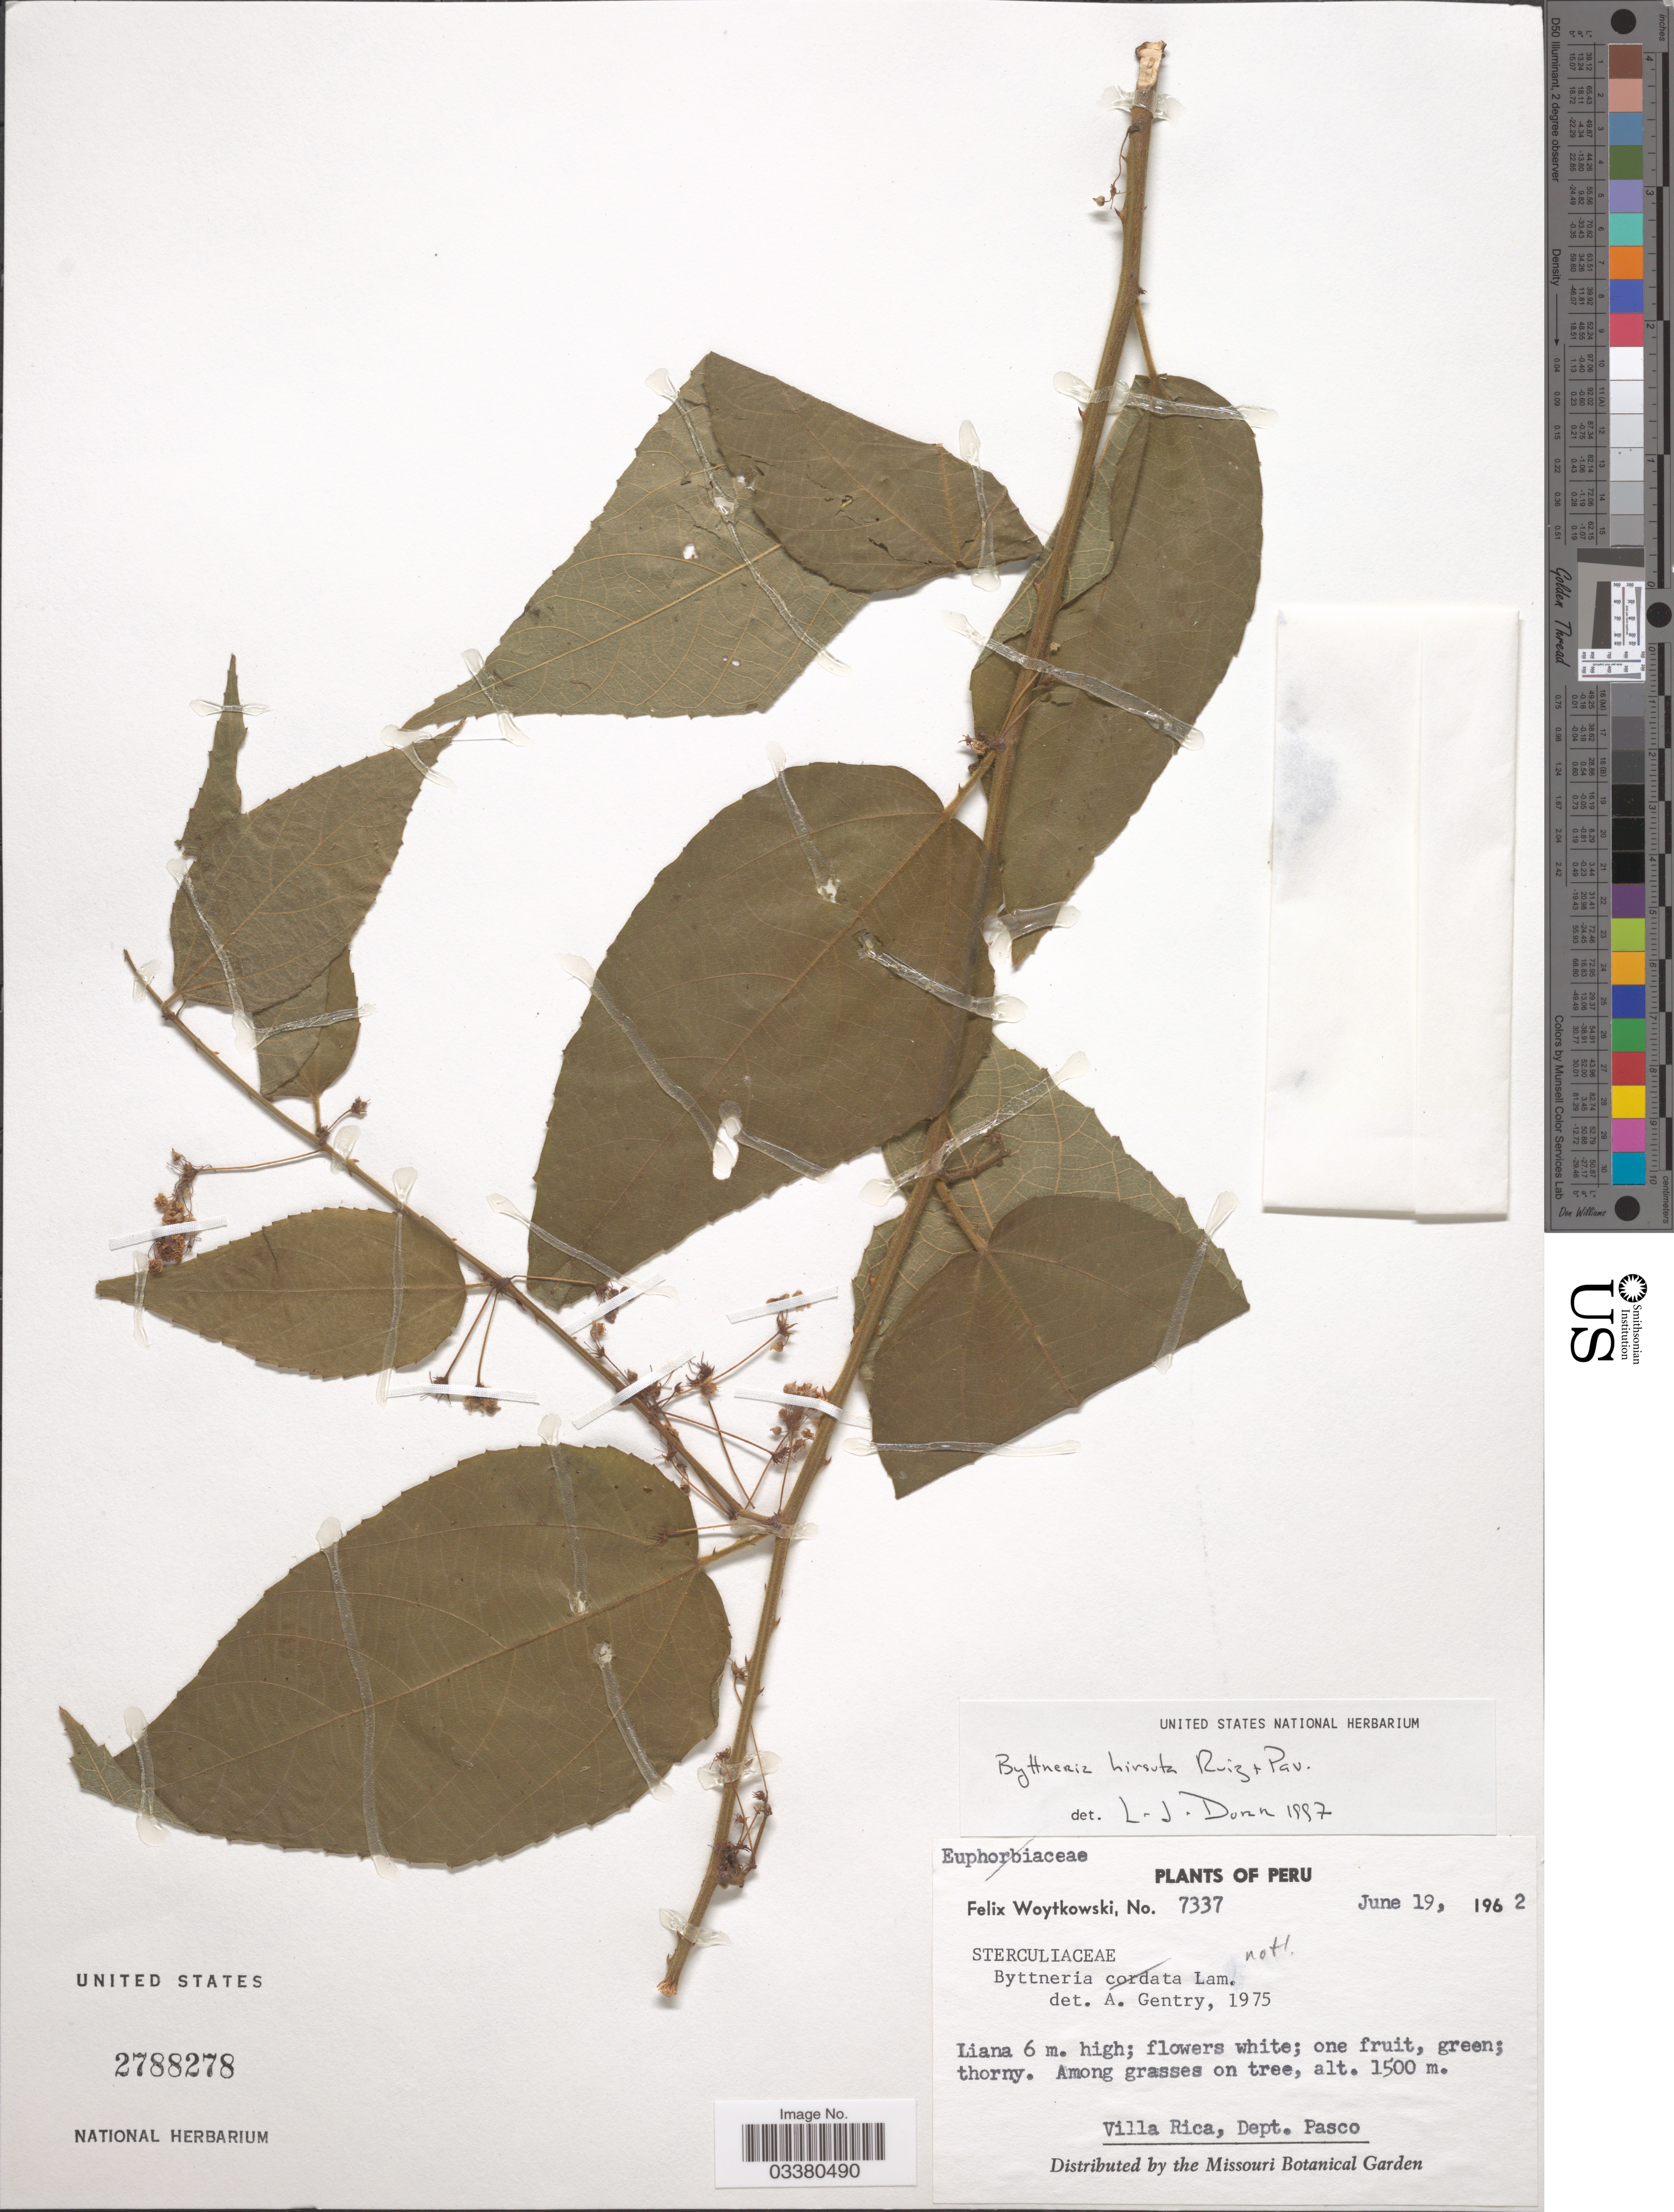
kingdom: Plantae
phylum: Tracheophyta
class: Magnoliopsida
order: Malvales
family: Malvaceae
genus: Byttneria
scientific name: Byttneria hirsuta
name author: Ruiz & Pav.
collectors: F. Woytkowski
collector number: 7337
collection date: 1962-06-19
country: Peru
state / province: Pasco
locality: Villa Rica, Dept. Pasco.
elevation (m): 1500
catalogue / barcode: US 2788278